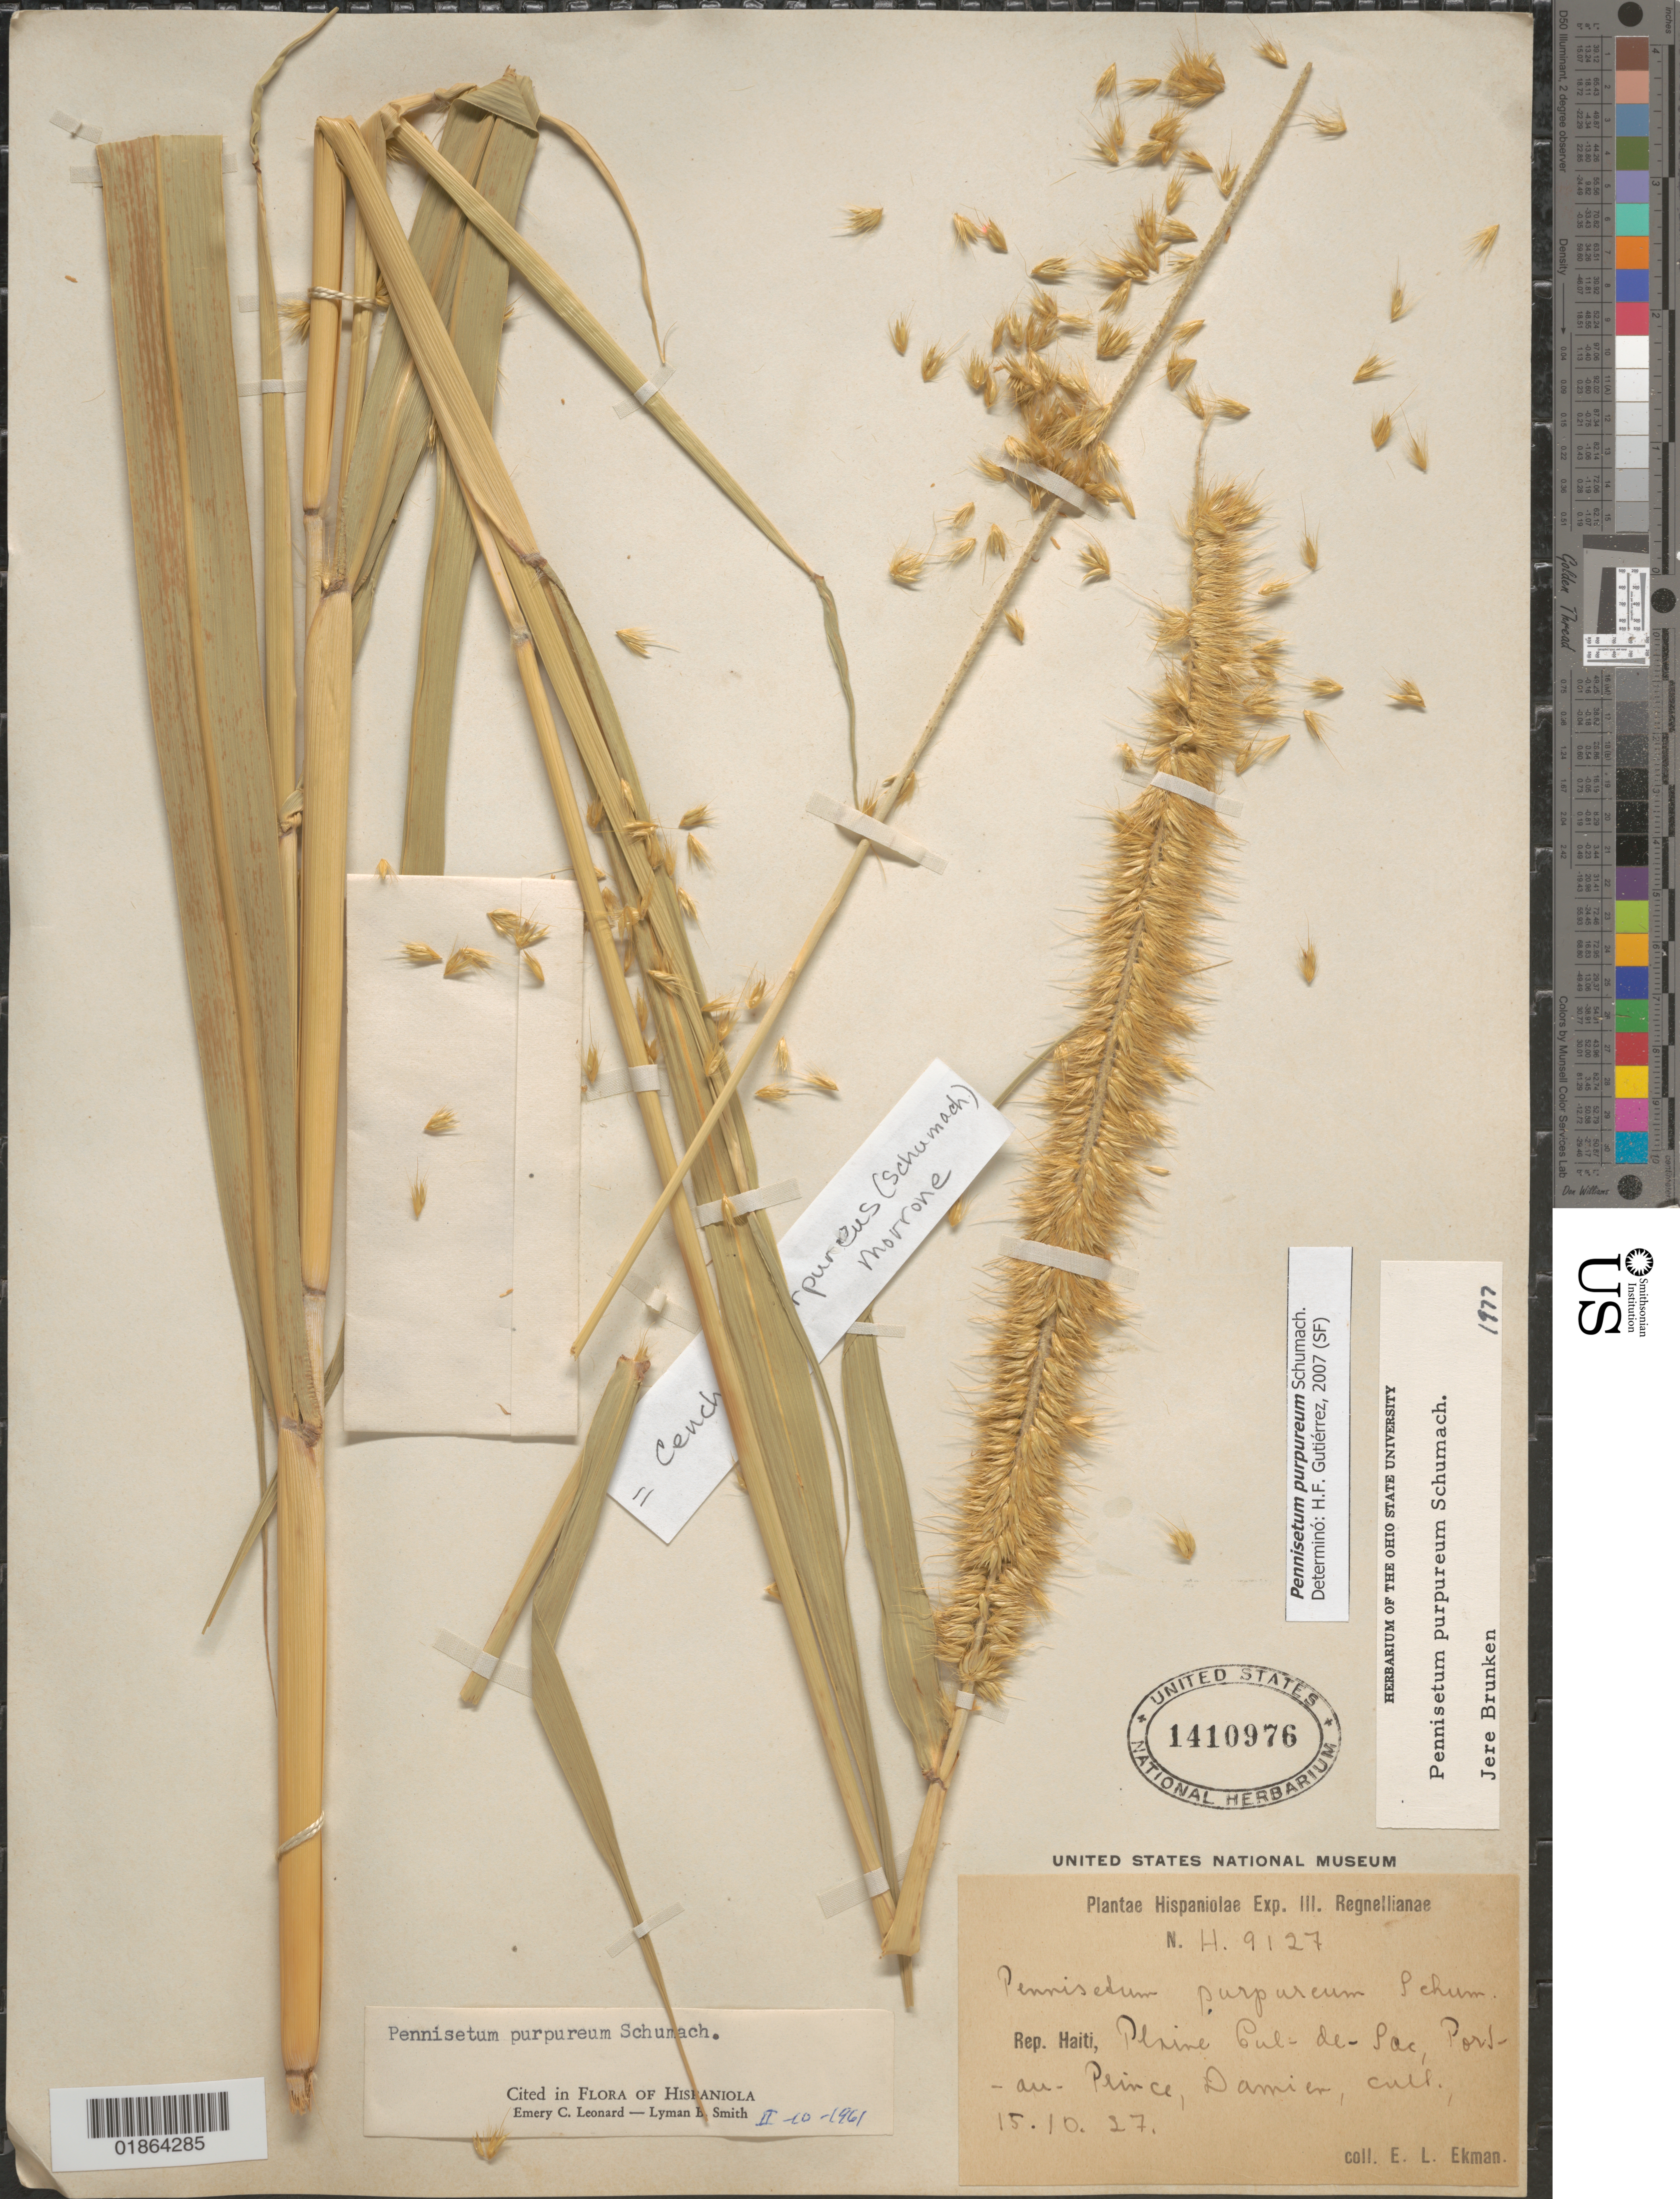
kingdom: Plantae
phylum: Tracheophyta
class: Liliopsida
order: Poales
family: Poaceae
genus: Cenchrus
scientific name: Cenchrus purpureus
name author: (Schumach.) Morrone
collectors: E. L. Ekman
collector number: H. 9127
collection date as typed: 15,10. 27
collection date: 1927-10-15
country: Haiti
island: Hispaniola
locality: Plain Cul-de-Sac, Port-au-Prince, Damien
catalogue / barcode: US 1410976